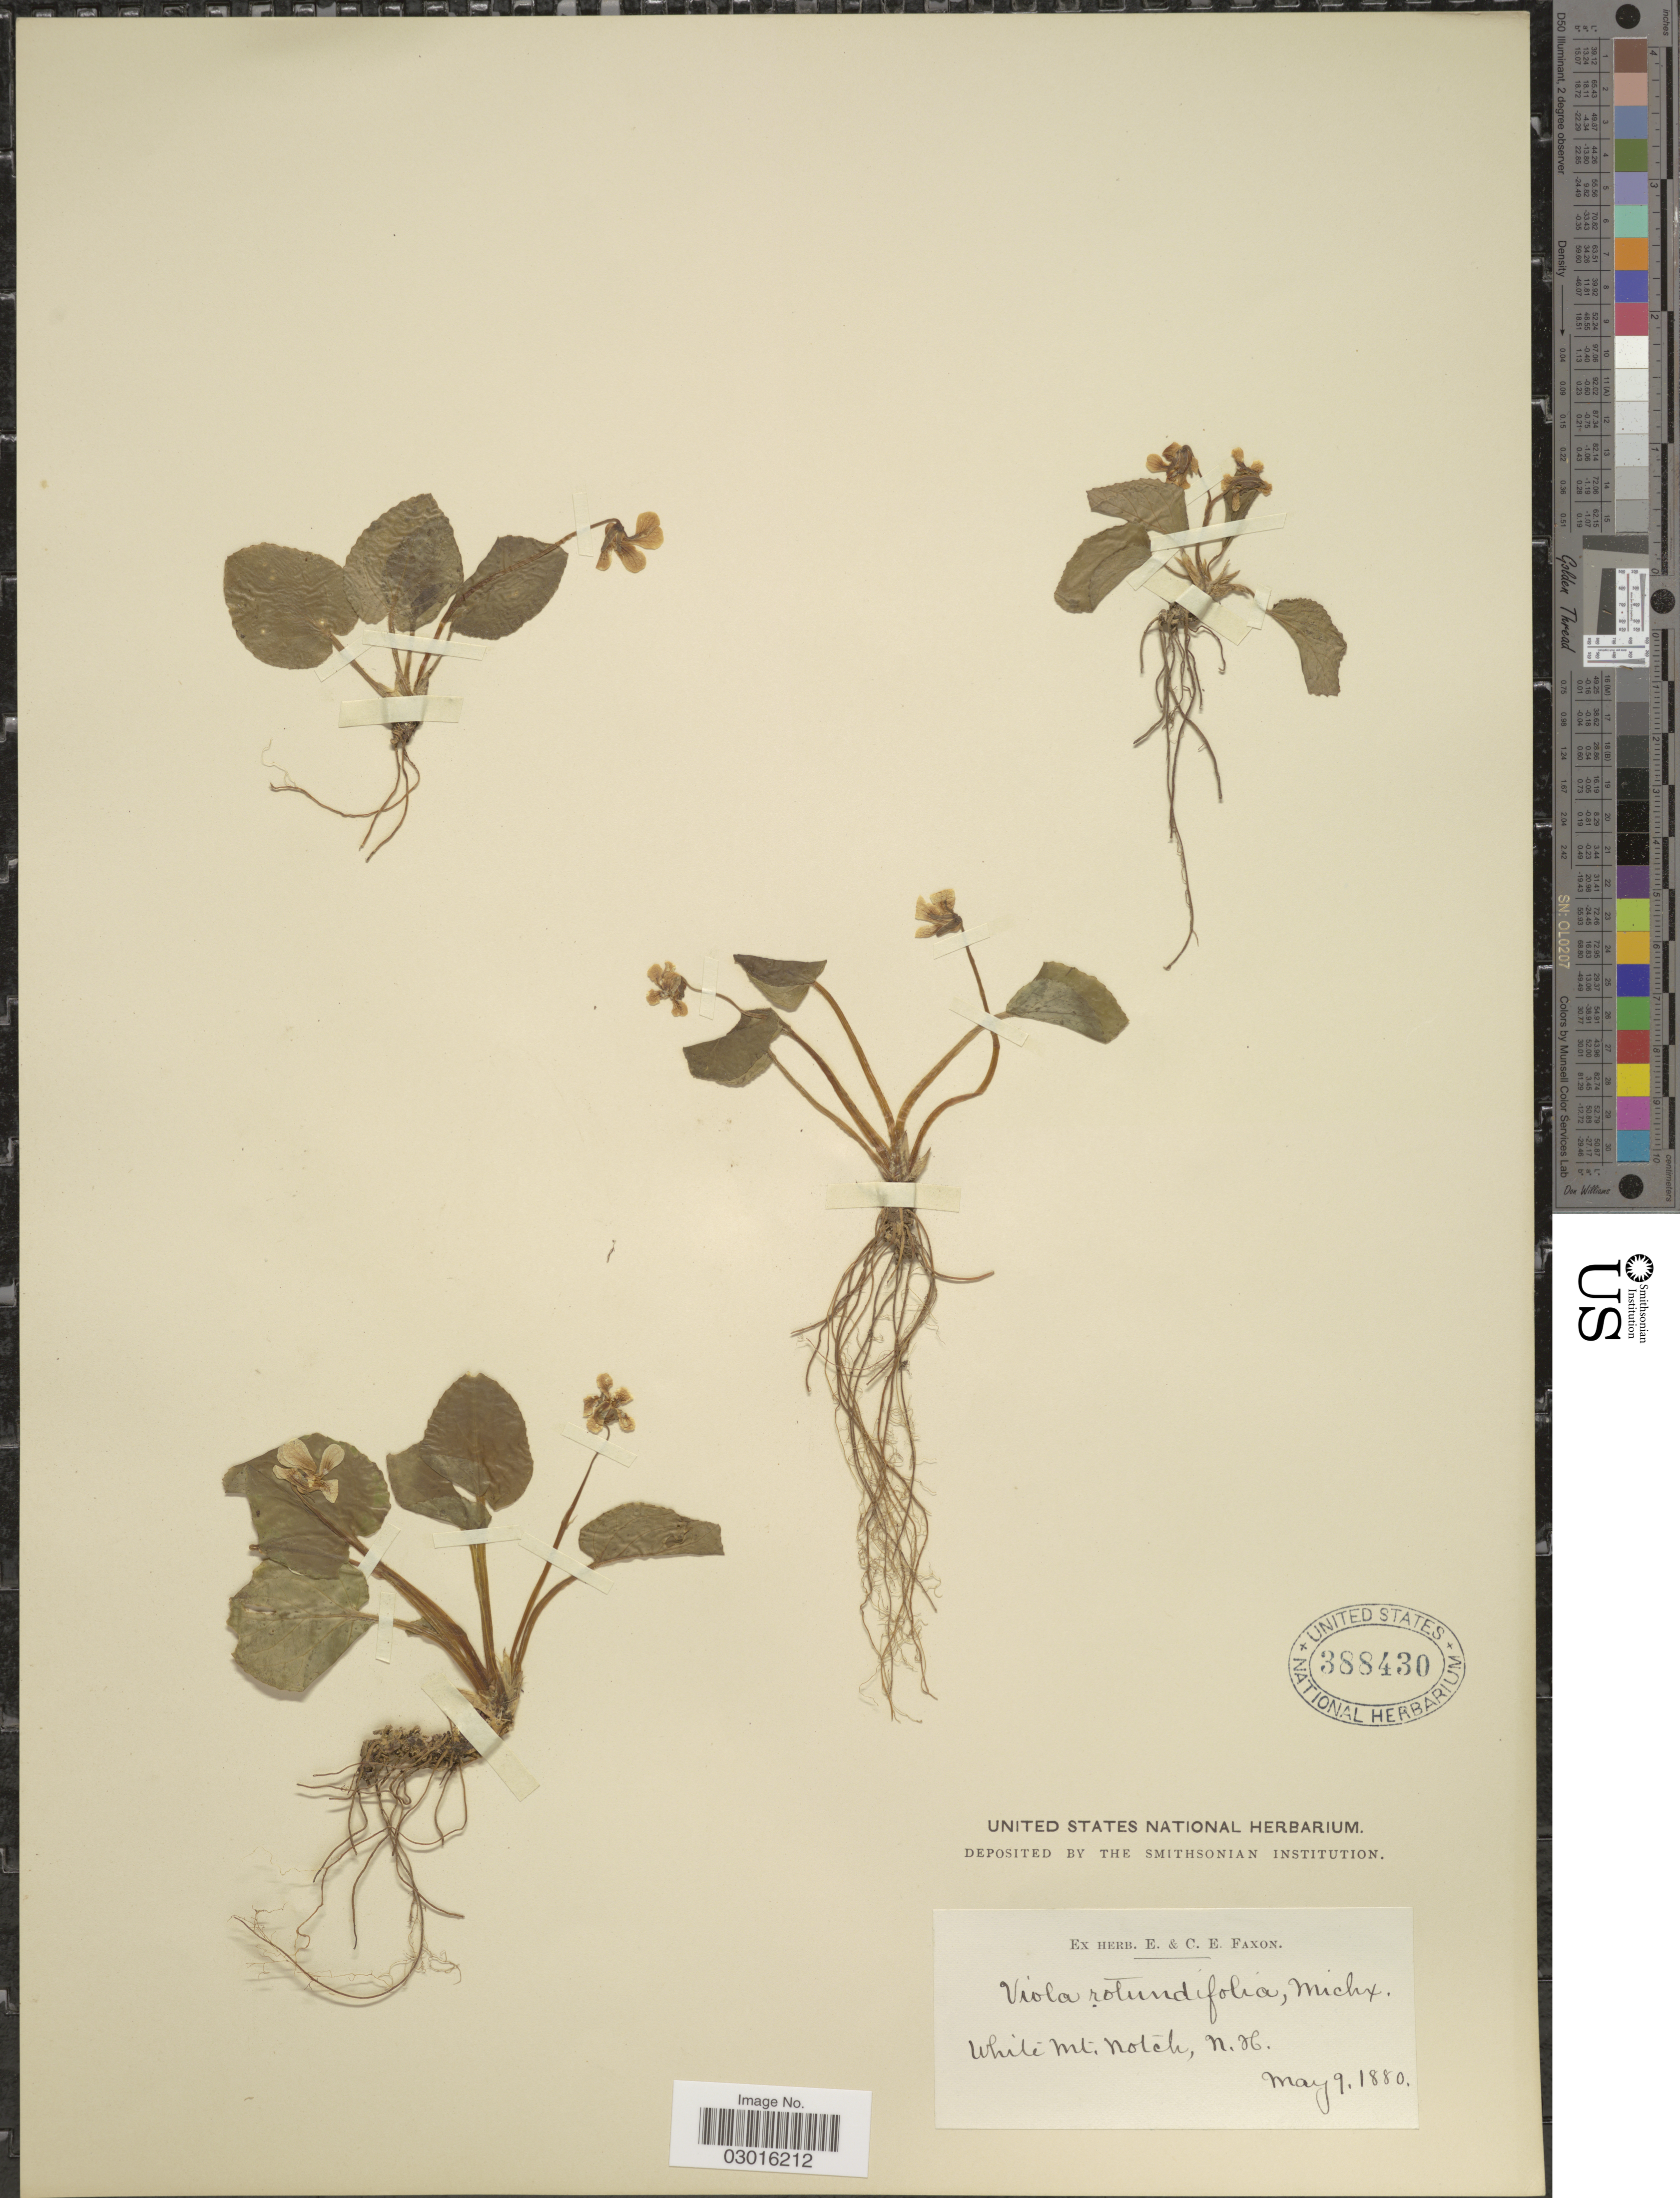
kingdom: Plantae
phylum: Tracheophyta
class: Magnoliopsida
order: Malpighiales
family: Violaceae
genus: Viola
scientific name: Viola rotundifolia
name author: Michx.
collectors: ex herb. E. & C.E. Faxon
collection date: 1880-05-09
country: United States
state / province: New Hampshire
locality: White Mt. Notch.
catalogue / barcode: US 388430